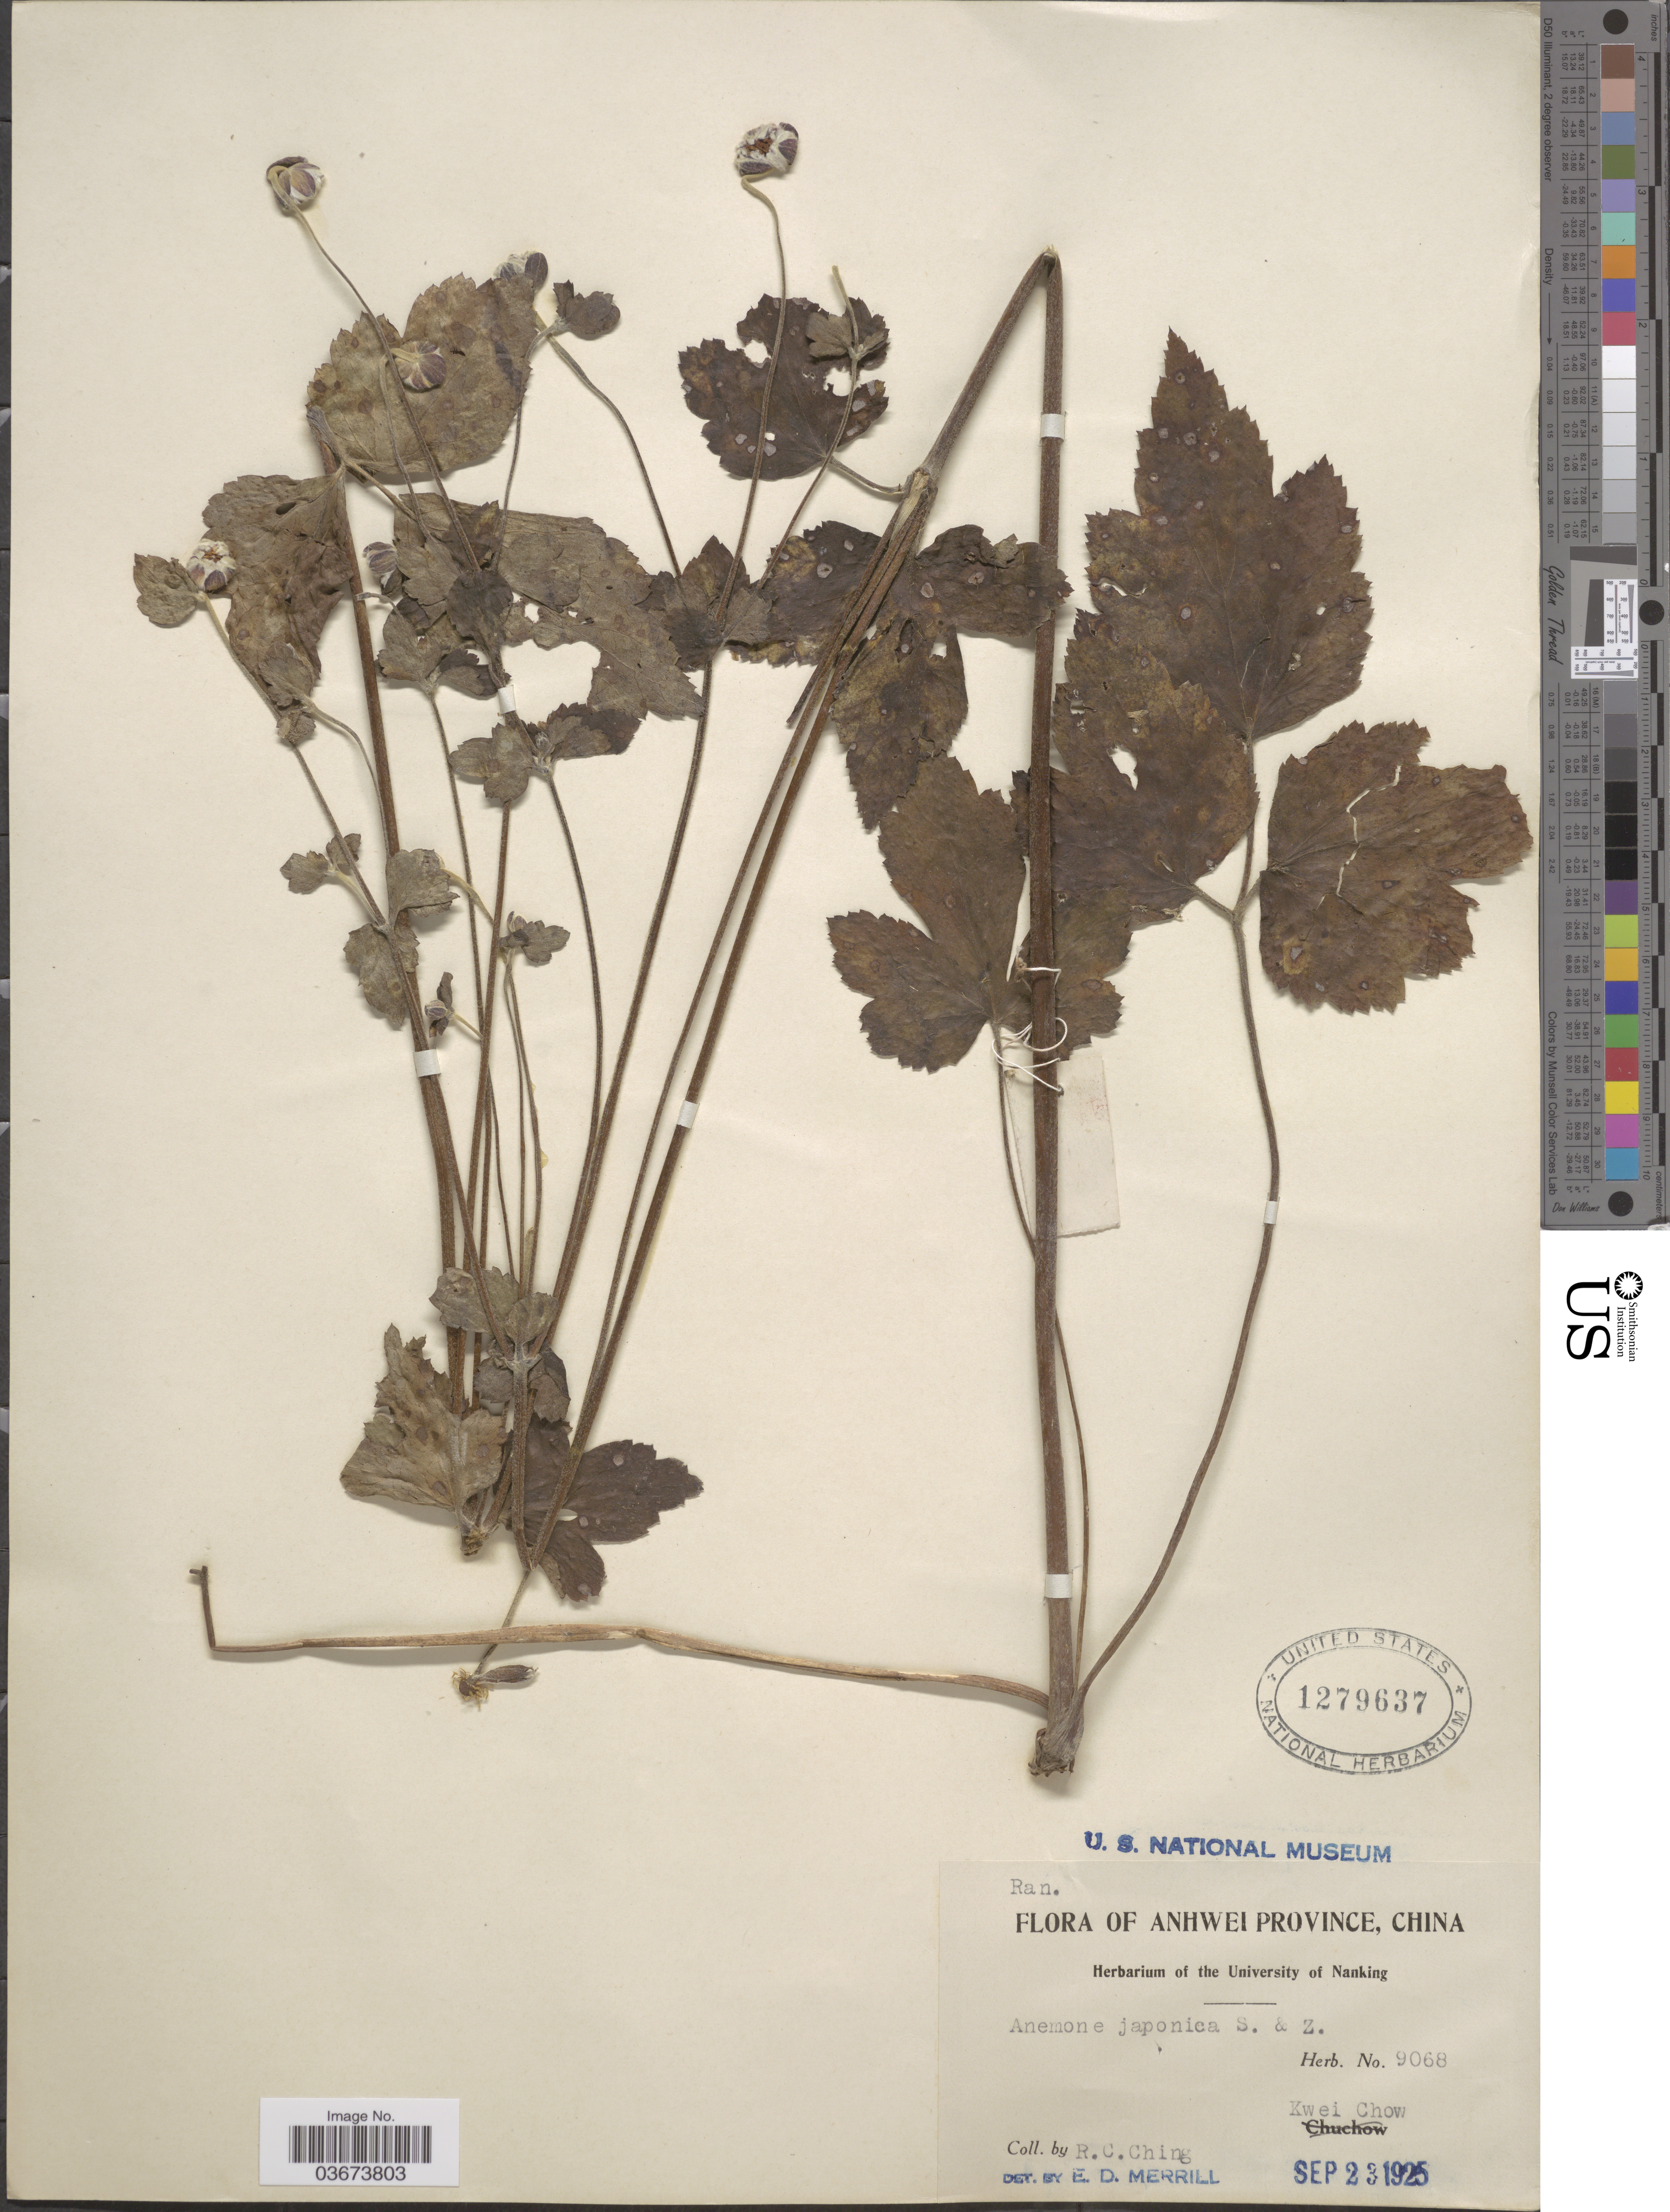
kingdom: Plantae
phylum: Tracheophyta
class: Magnoliopsida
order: Ranunculales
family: Ranunculaceae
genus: Anemone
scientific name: Anemone japonica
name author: Houtt.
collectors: R. C. Ching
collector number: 9068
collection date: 1925-09-23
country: China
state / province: Anhui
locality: Anhwei Province. Kwei Chow.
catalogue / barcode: US 1279637